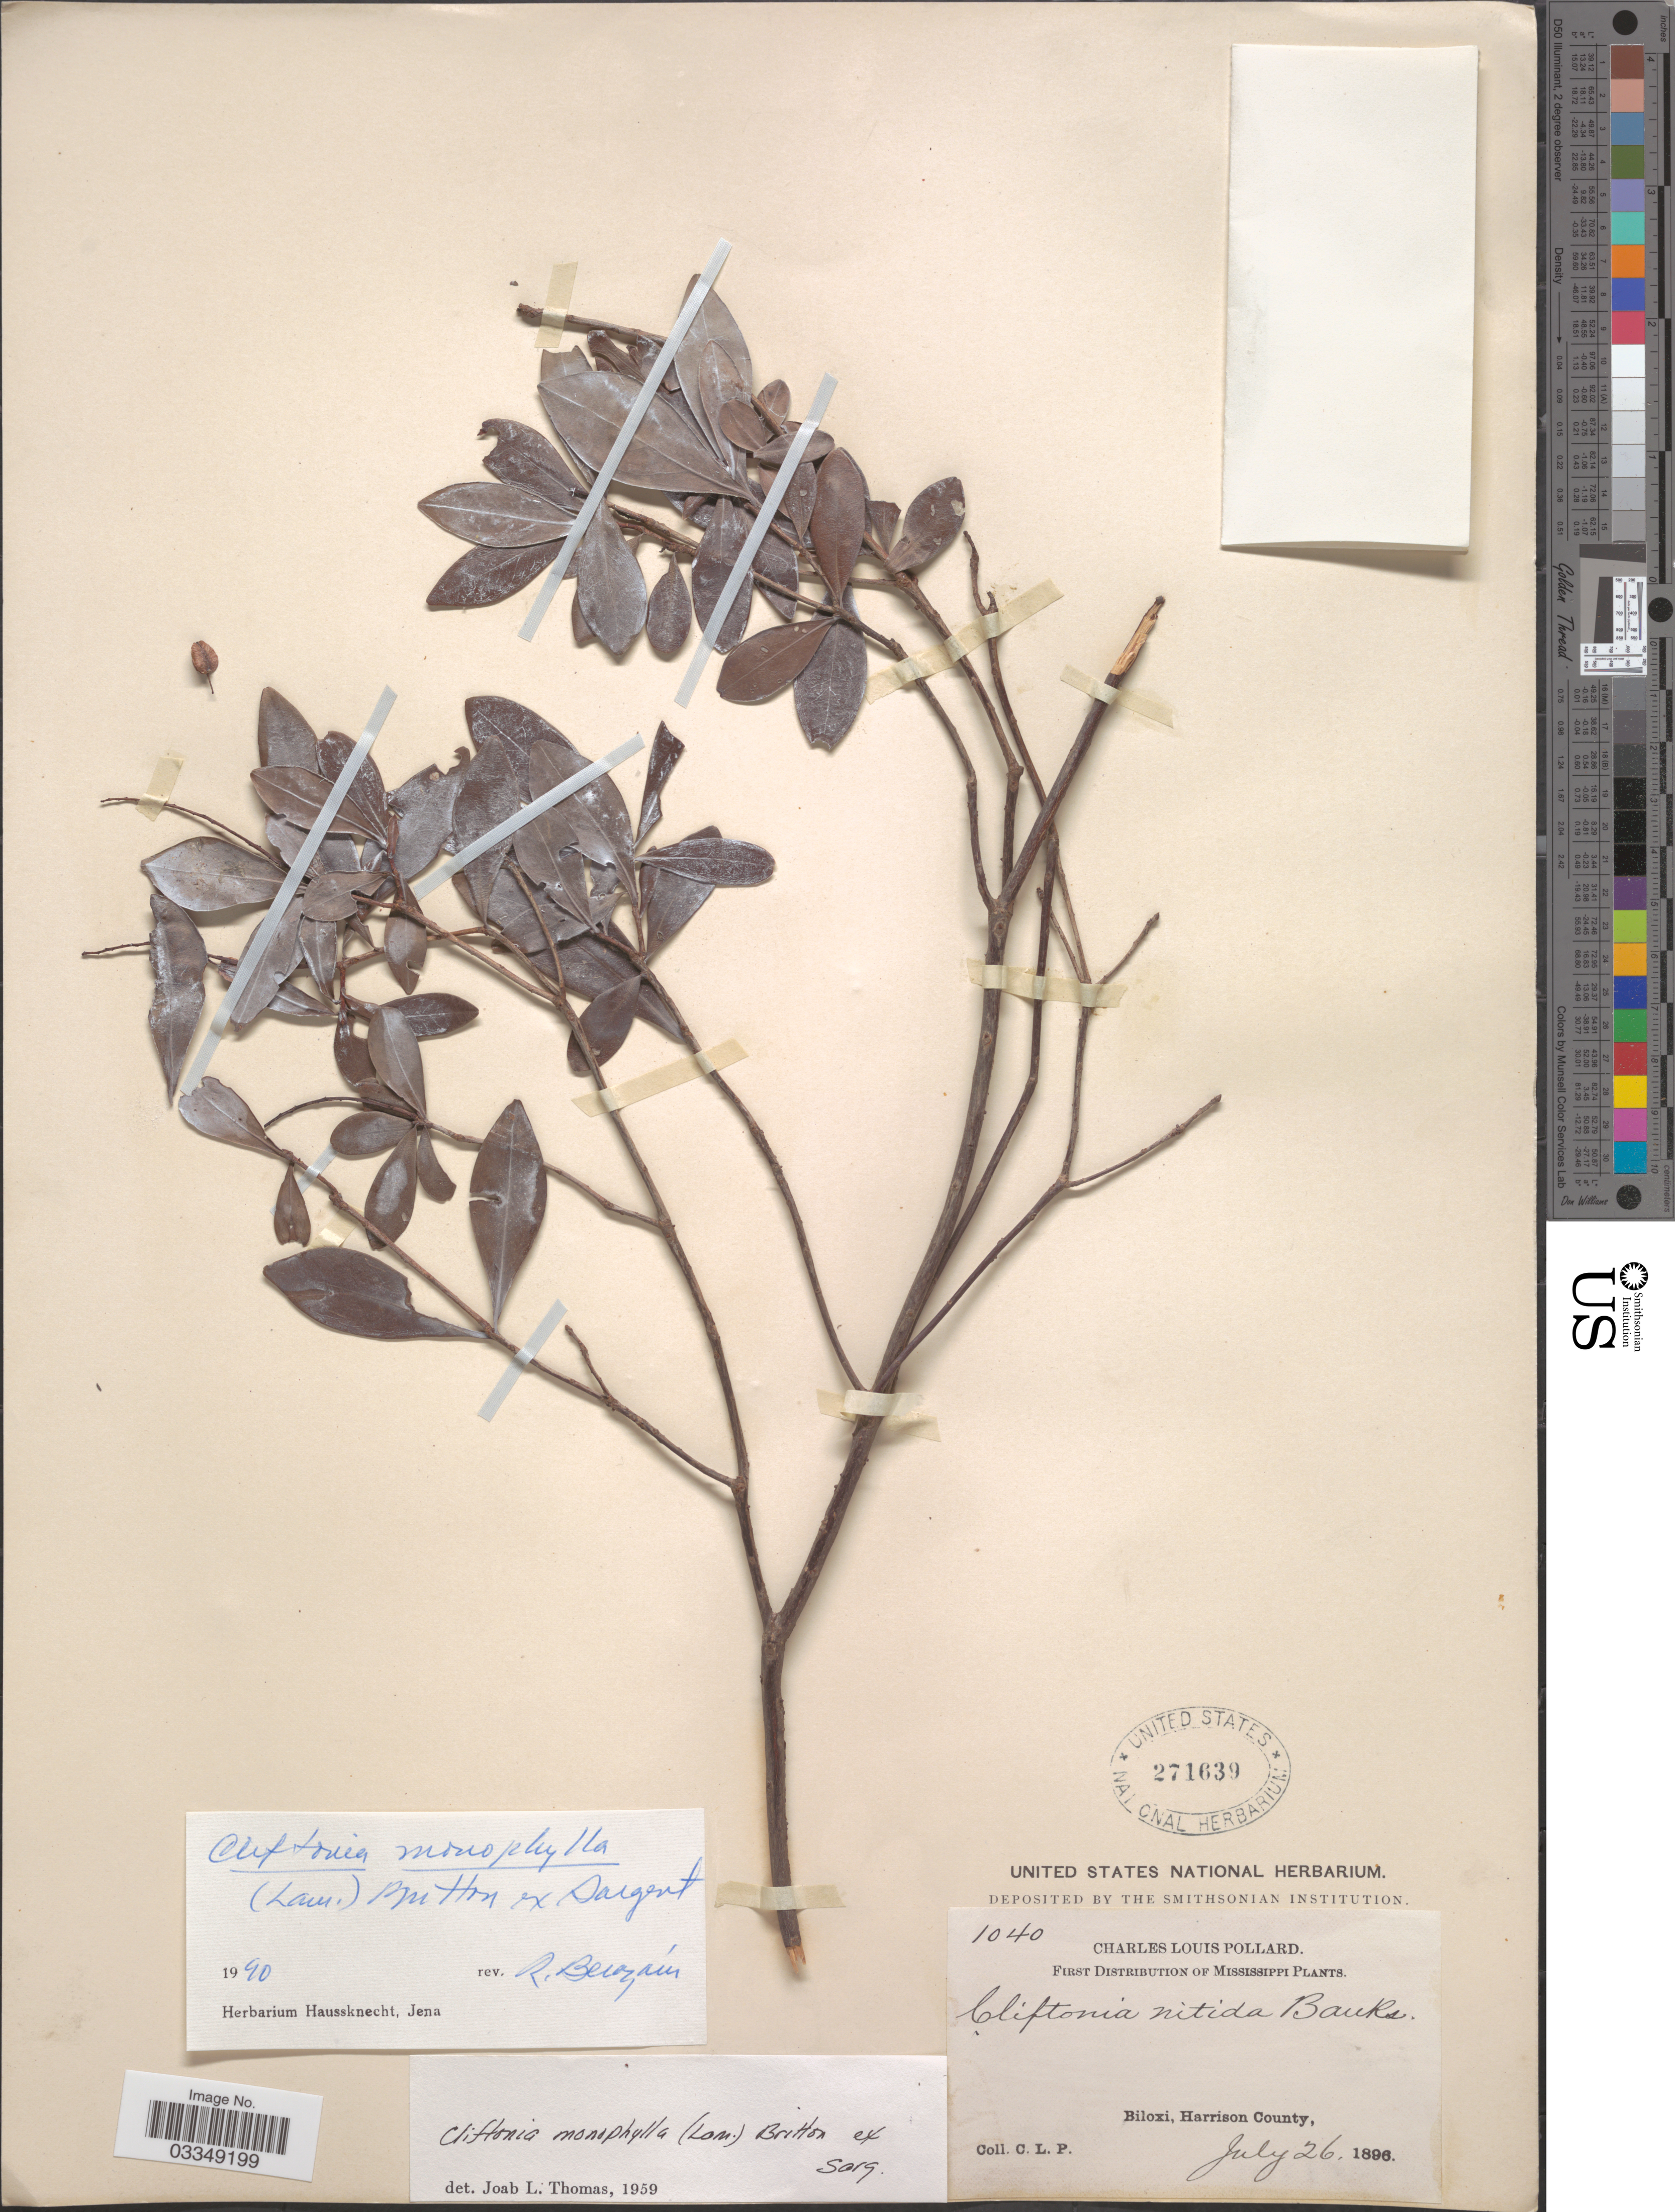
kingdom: Plantae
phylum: Tracheophyta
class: Magnoliopsida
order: Ericales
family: Cyrillaceae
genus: Cliftonia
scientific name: Cliftonia monophylla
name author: (Lam.) Britton ex Sarg.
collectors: C. L. Pollard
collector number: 1040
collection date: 1896-07-26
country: United States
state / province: Mississippi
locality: Biloxi, Harrison County.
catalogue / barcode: US 271639